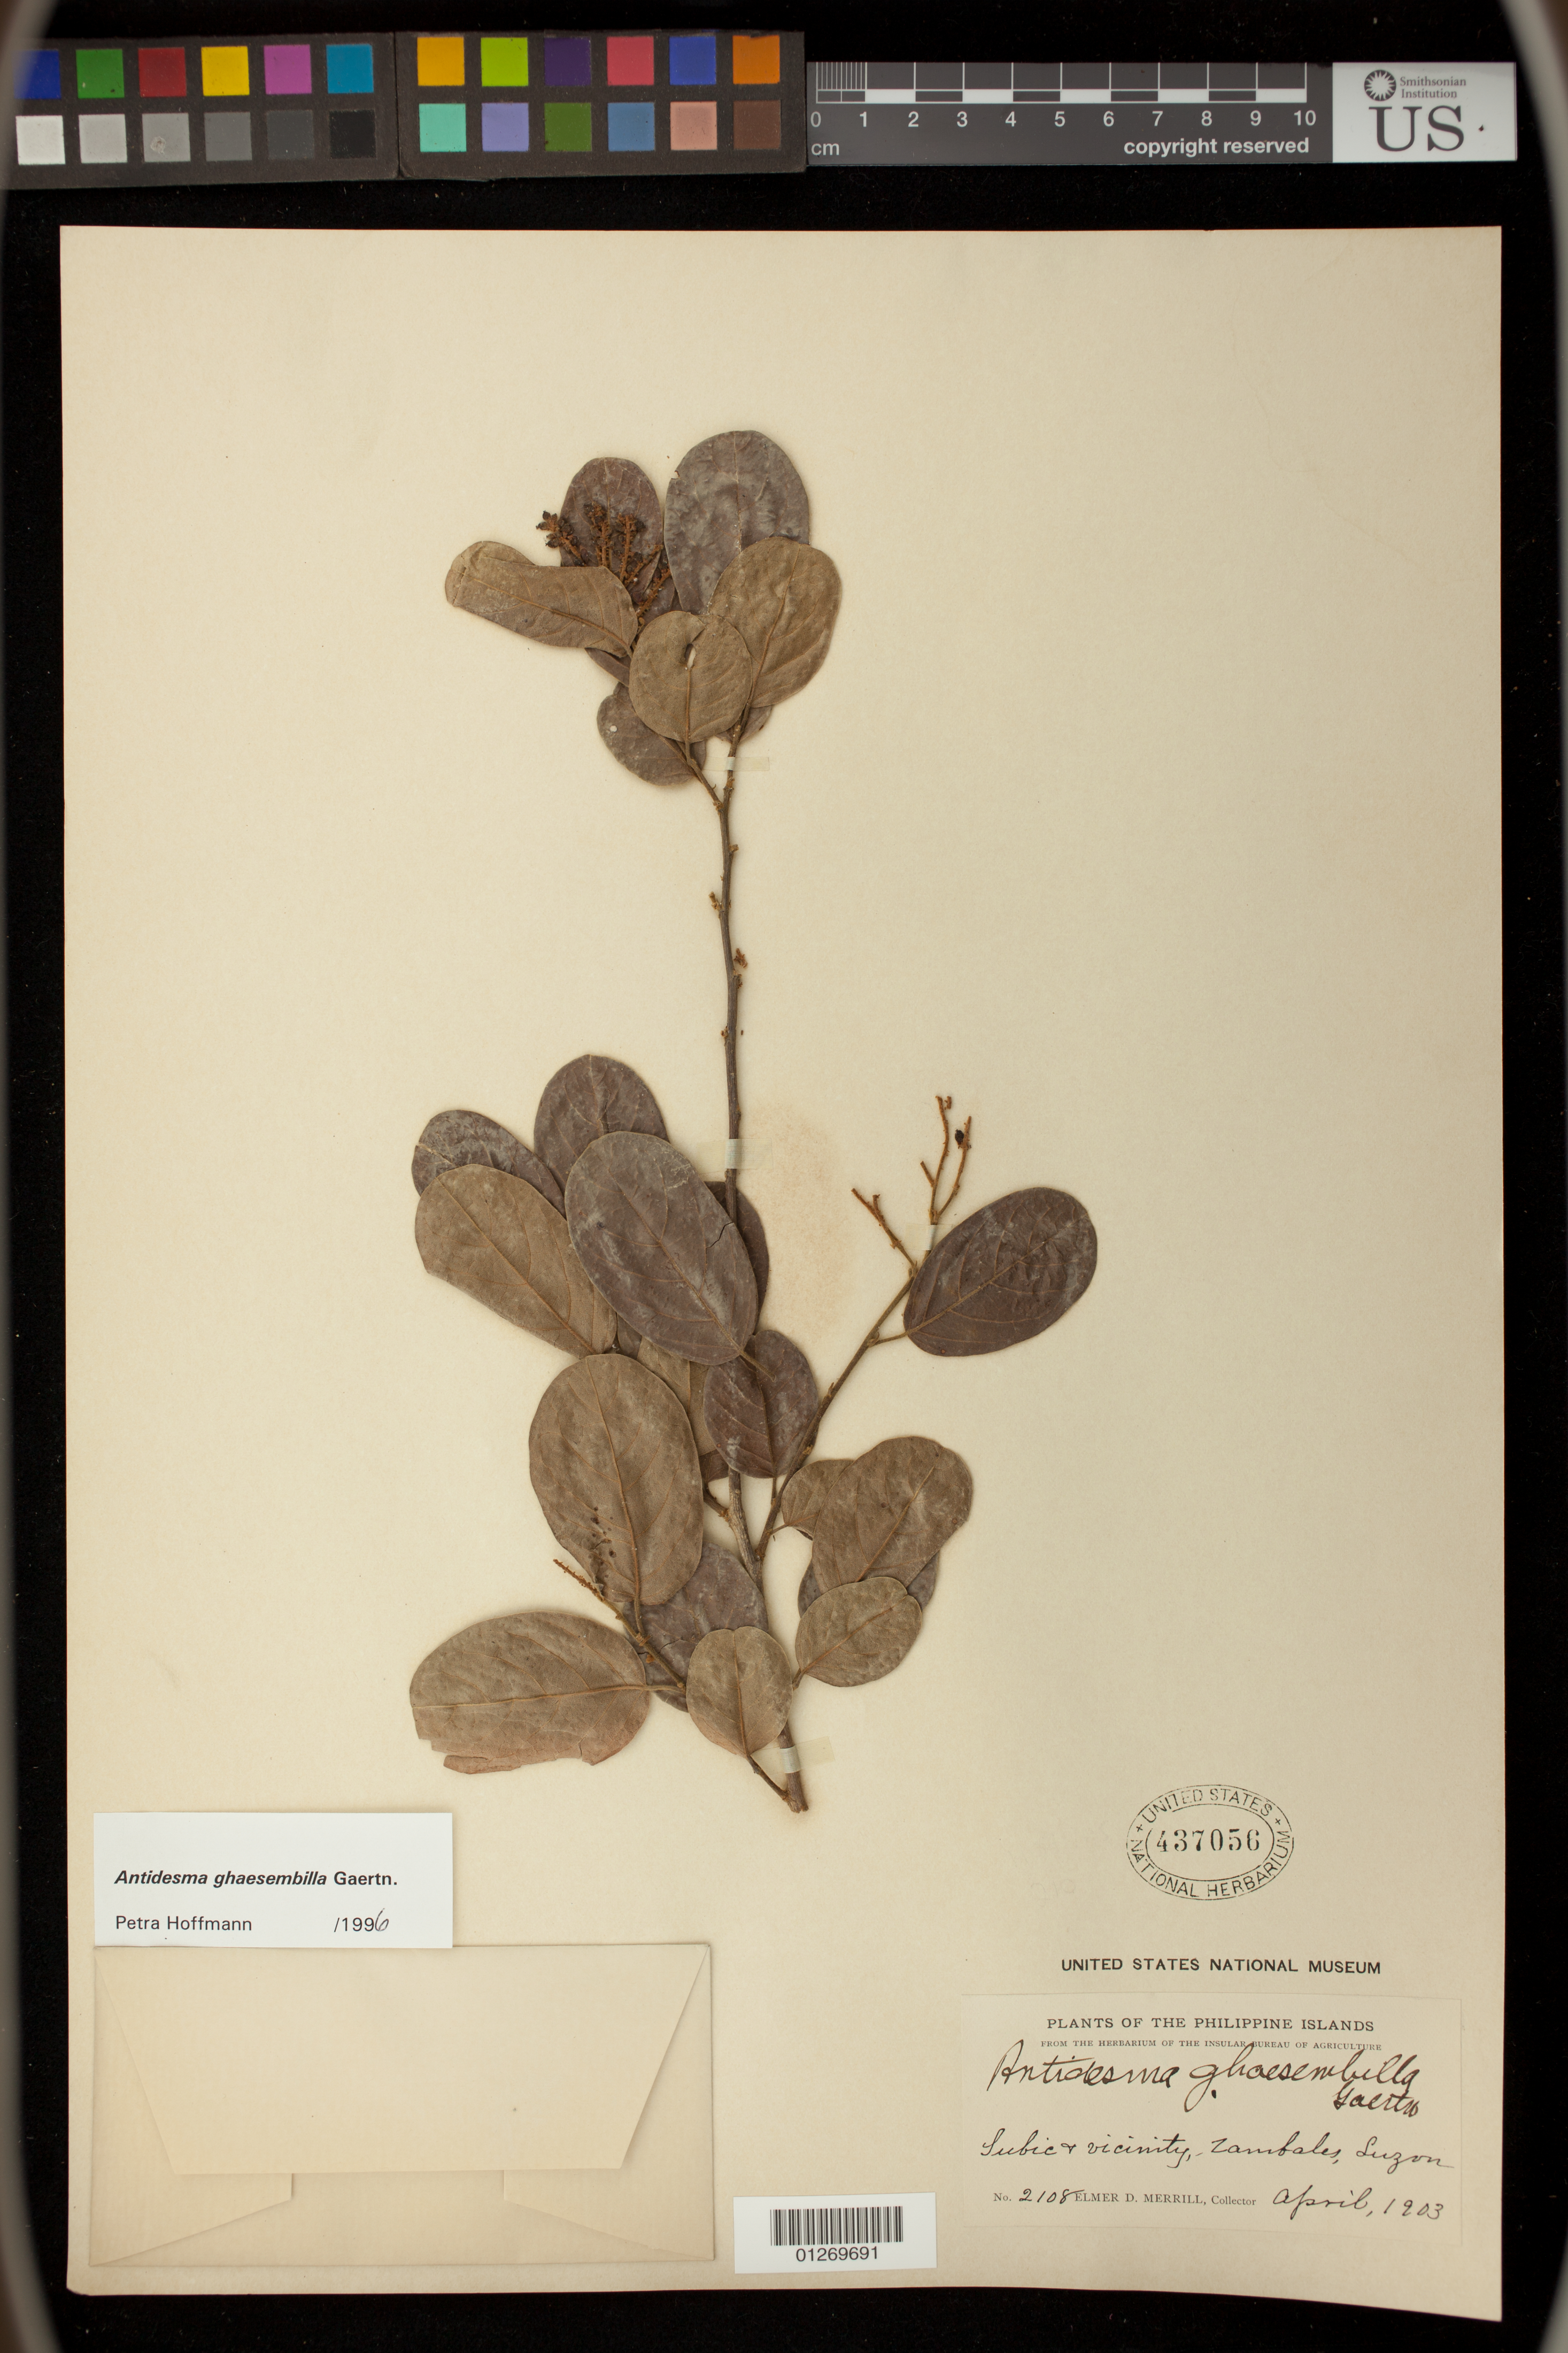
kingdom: Plantae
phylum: Tracheophyta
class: Magnoliopsida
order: Malpighiales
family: Phyllanthaceae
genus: Antidesma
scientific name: Antidesma ghaesembilla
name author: Gaertn.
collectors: E. D. Merrill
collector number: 2108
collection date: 1903-04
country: Philippines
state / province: Central Luzon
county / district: Zambales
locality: Island of Luzon. Subic & vicinity.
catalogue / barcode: US 437056